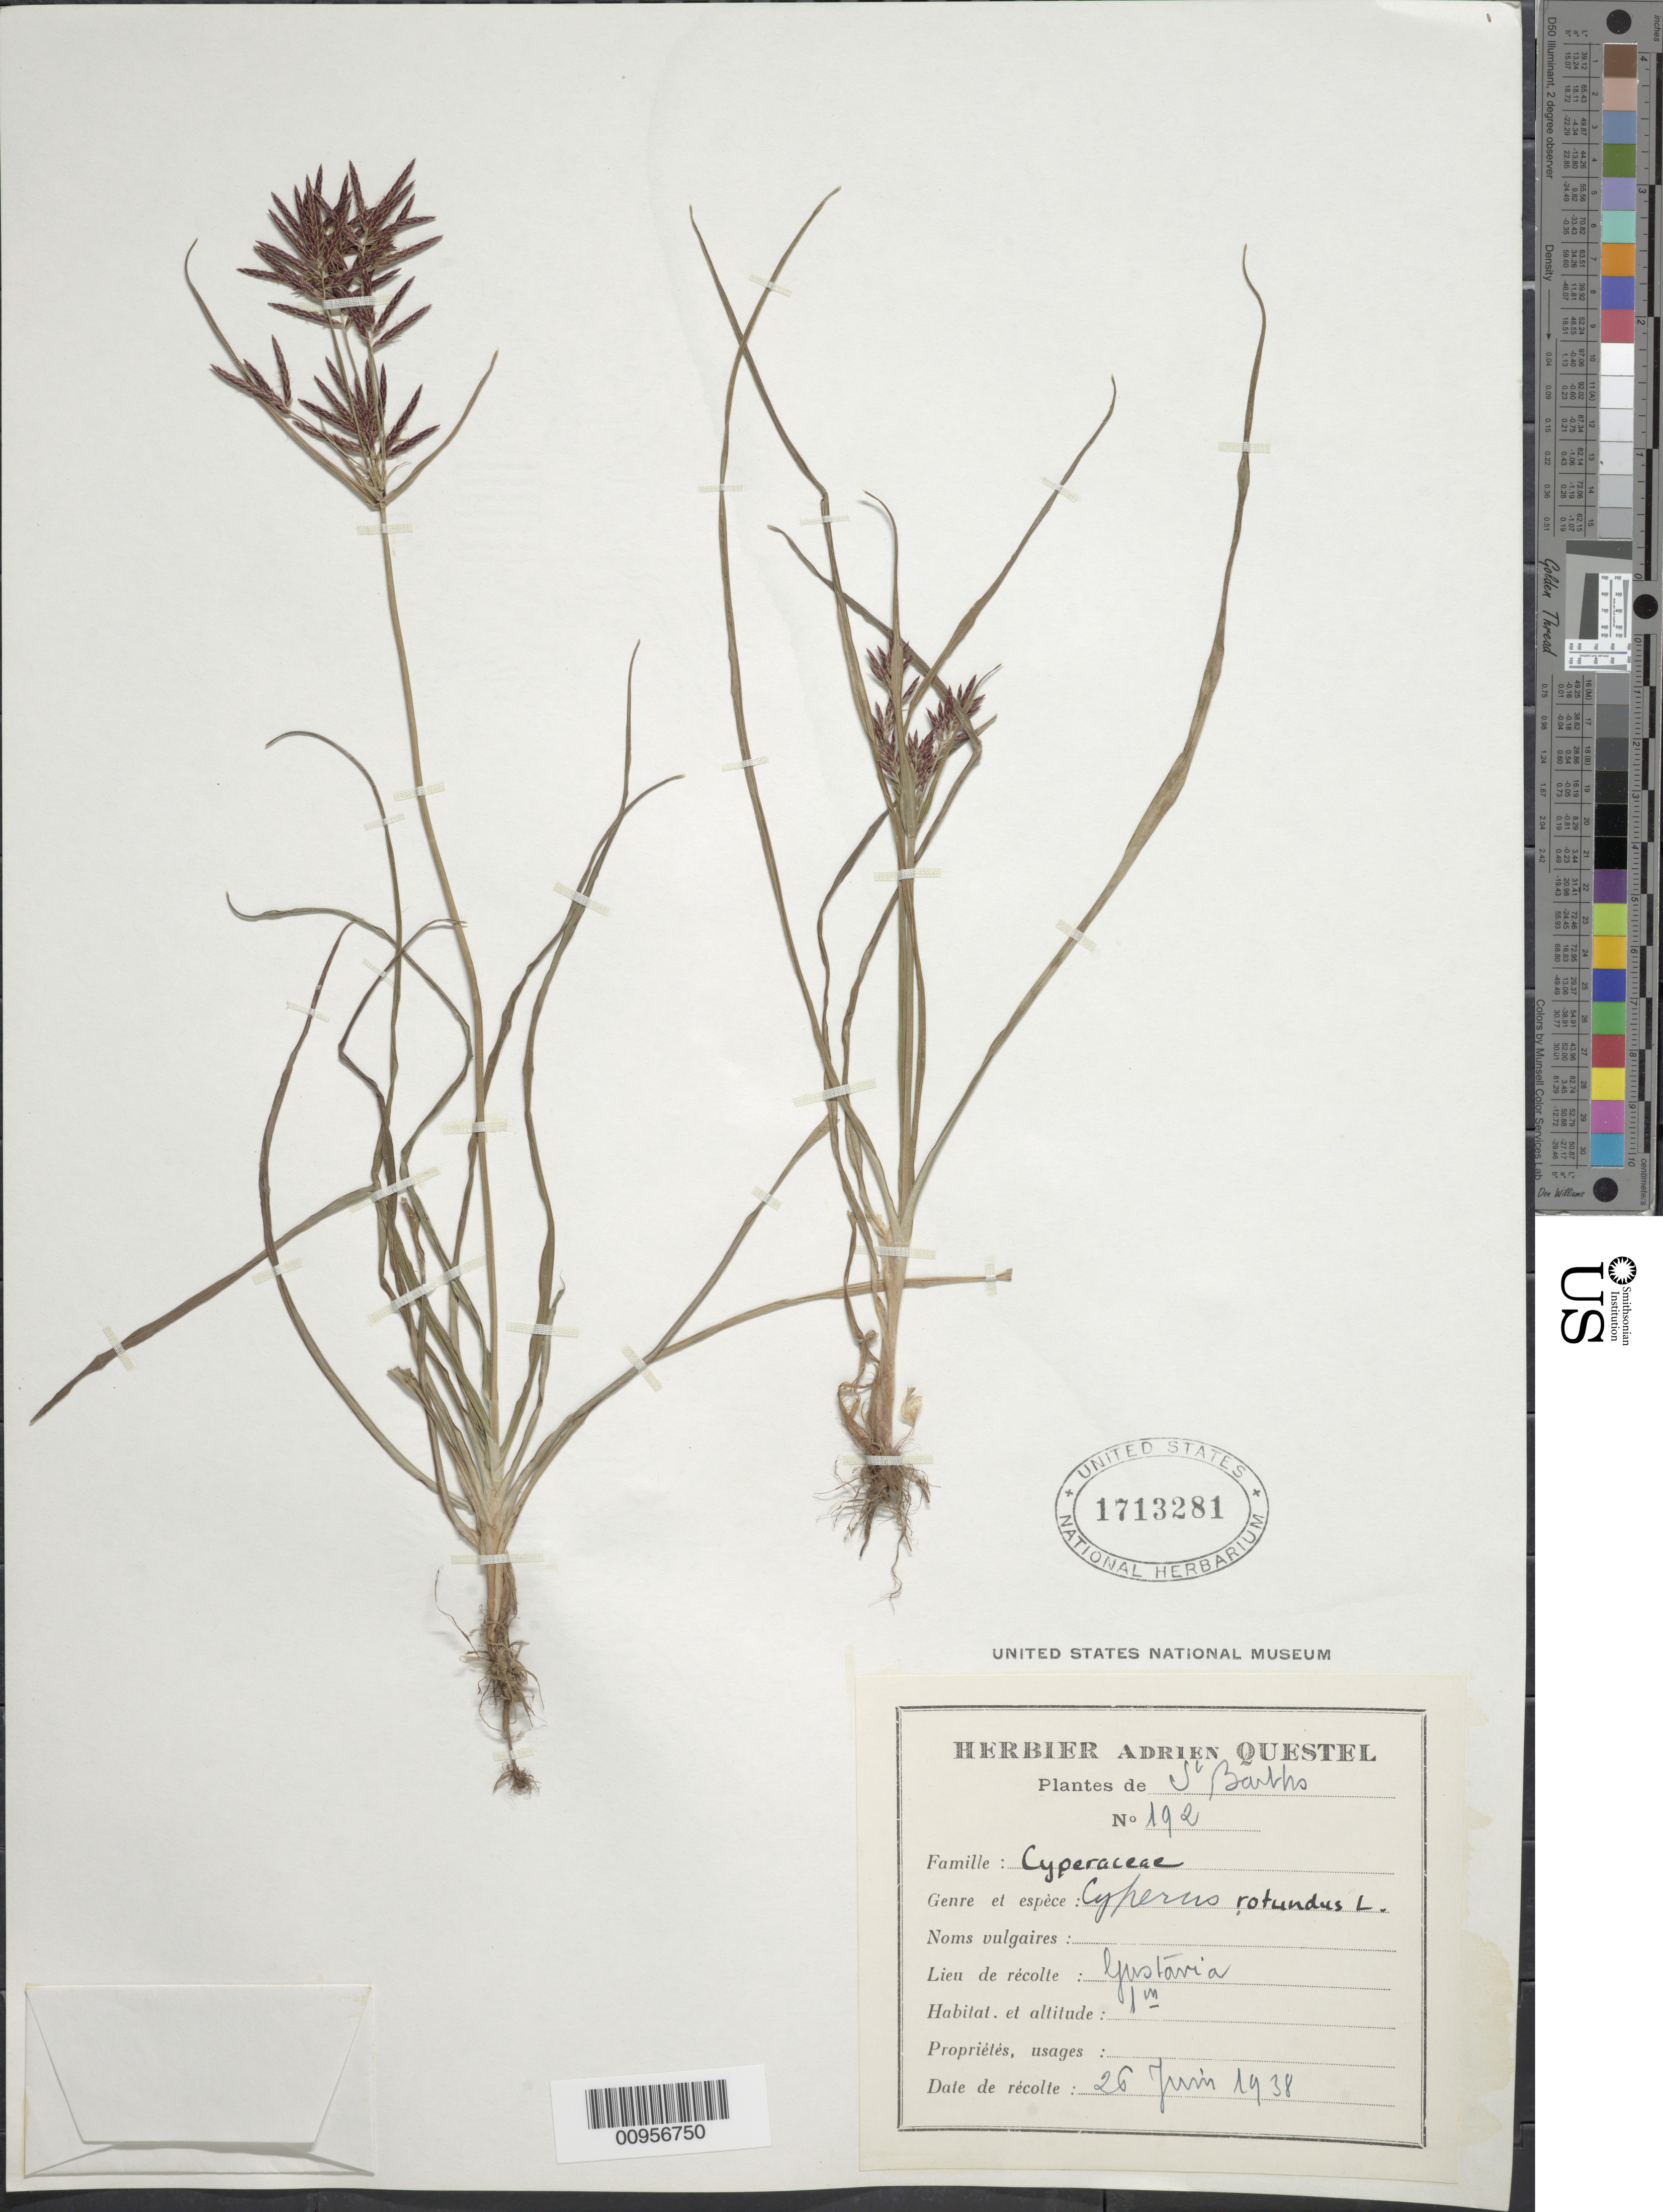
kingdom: Plantae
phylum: Tracheophyta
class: Liliopsida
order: Poales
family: Cyperaceae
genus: Cyperus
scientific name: Cyperus rotundus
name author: L.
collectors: A. Questel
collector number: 192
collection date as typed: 26 Jun 1938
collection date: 1938-06-26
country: Saint Barthélemy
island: St. Barthélemy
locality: Gustavia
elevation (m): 1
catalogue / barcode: US 1713281